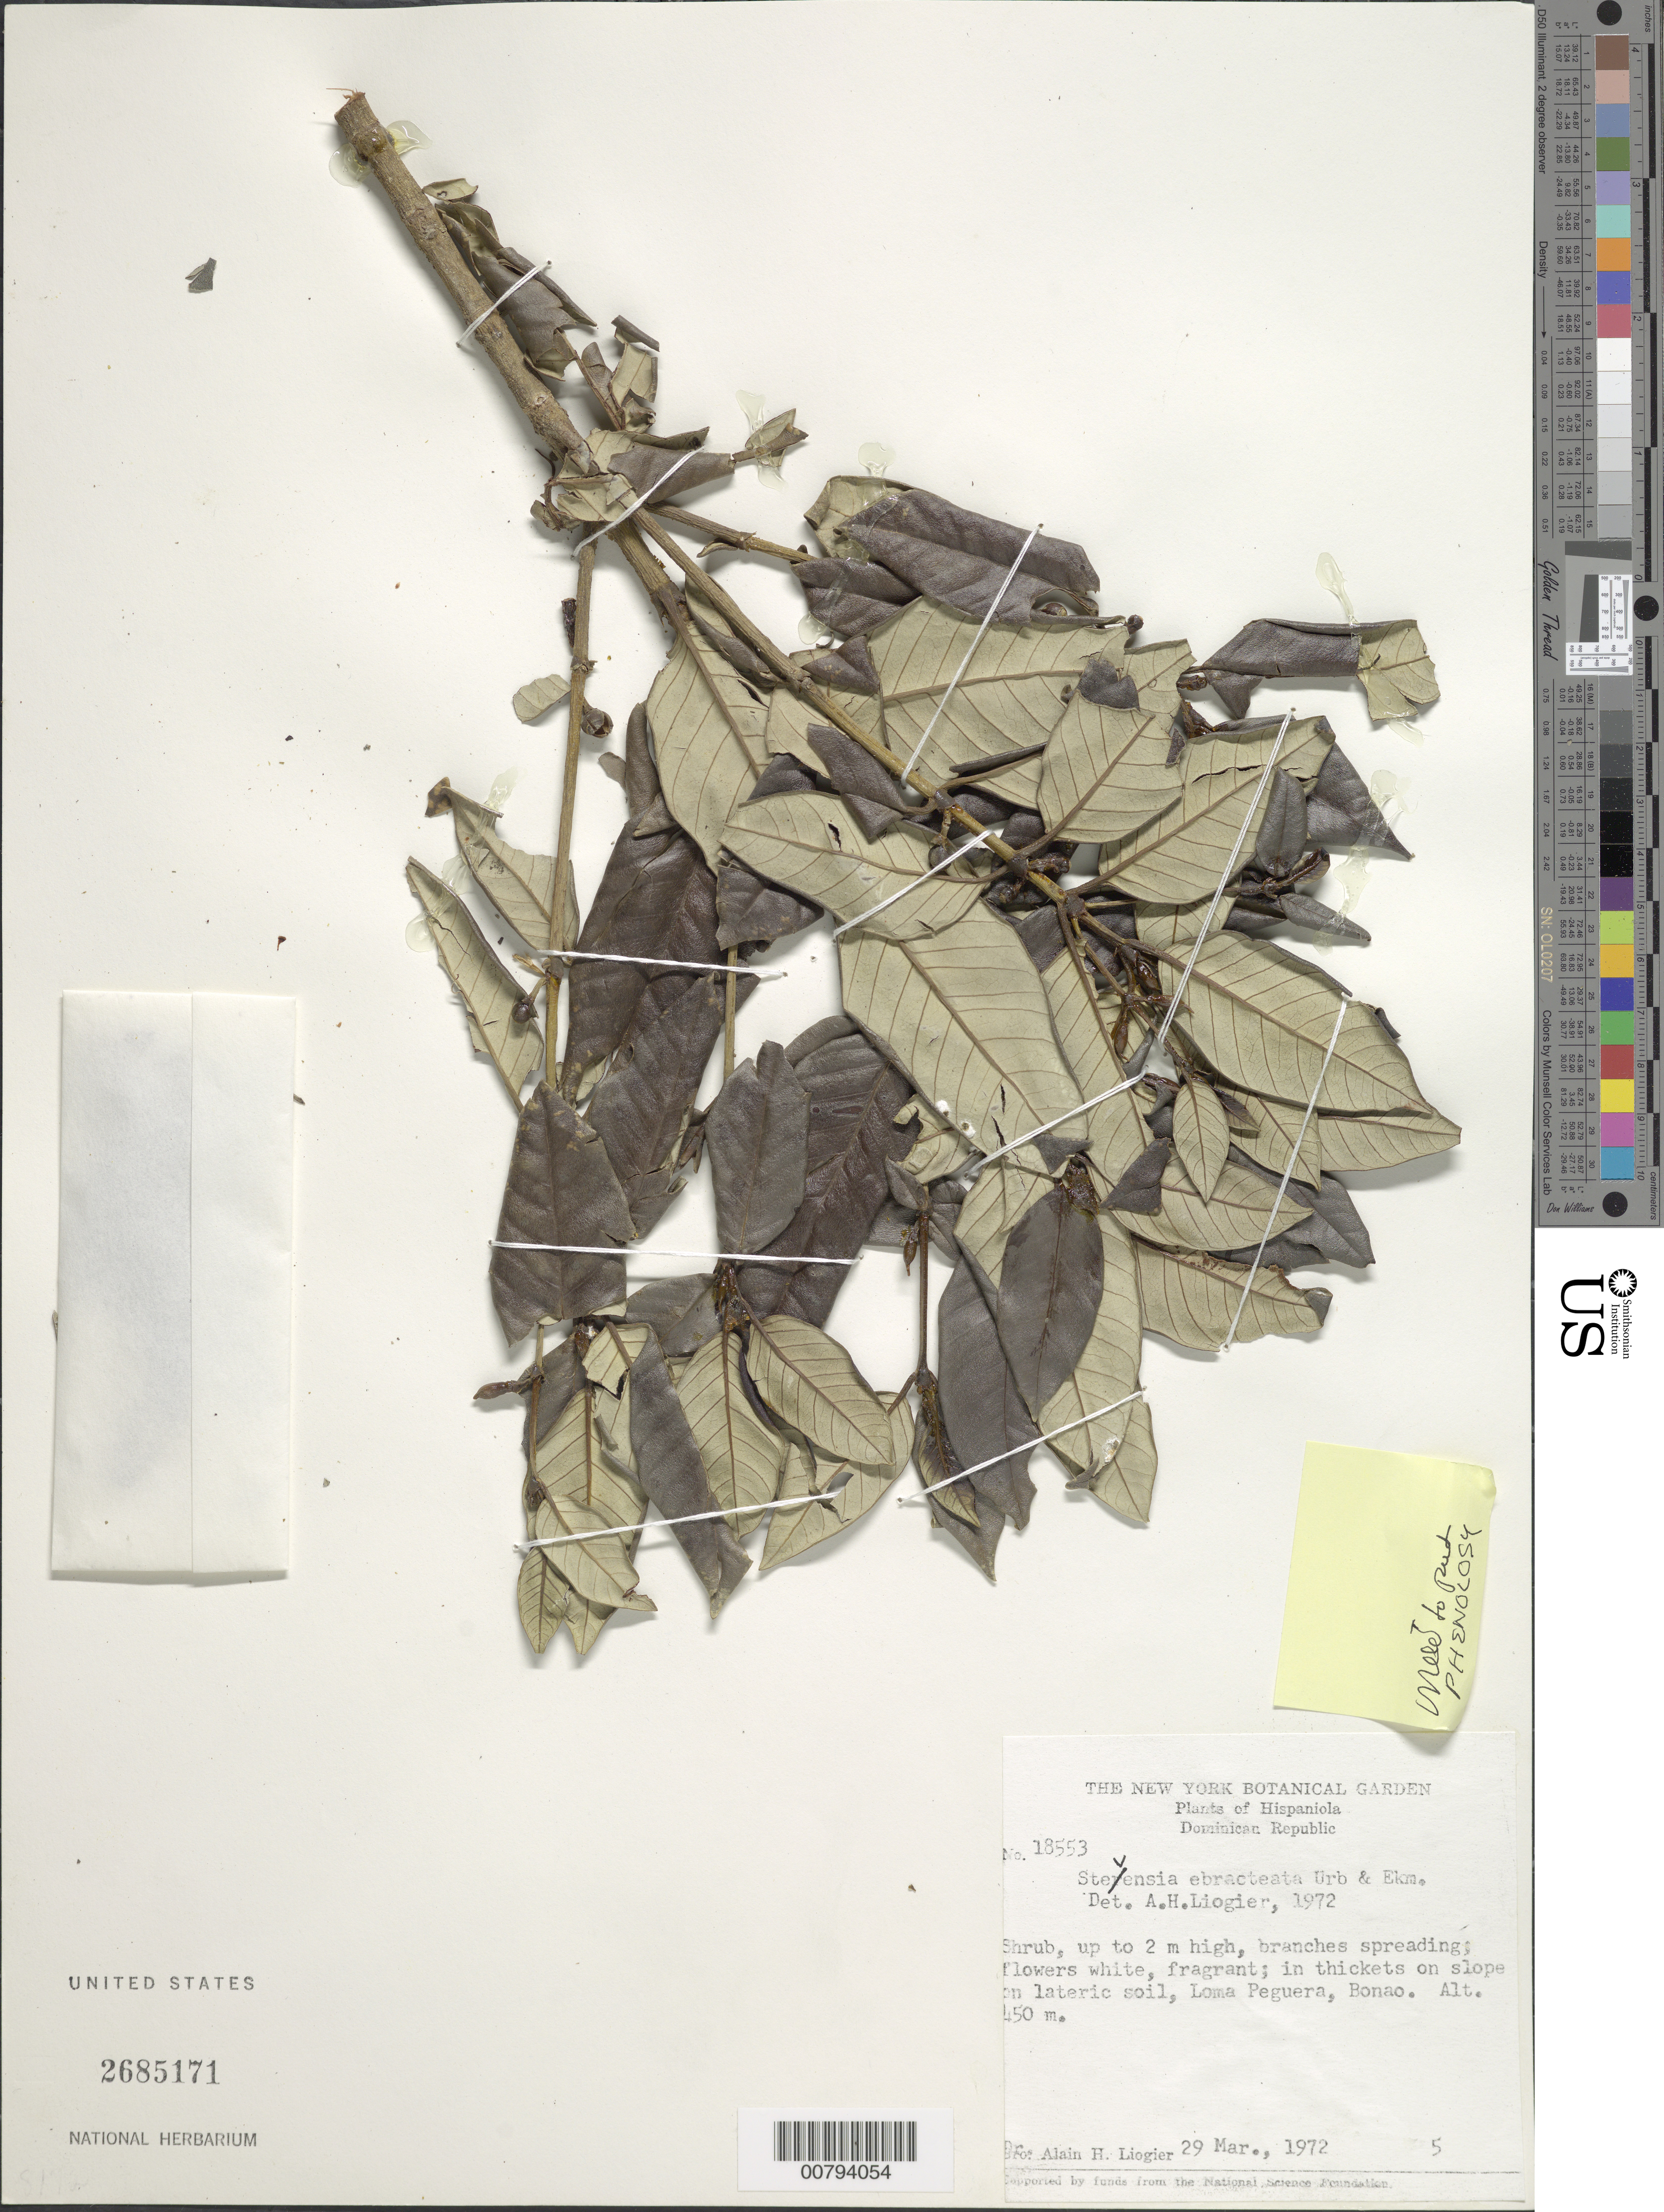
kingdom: Plantae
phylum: Tracheophyta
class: Magnoliopsida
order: Gentianales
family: Rubiaceae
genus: Stevensia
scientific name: Stevensia ebracteata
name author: Urb. & Ekman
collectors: A. H. Liogier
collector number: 18553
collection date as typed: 29 Mar 1972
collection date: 1972-03-29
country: Dominican Republic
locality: Loma Peguera, Bonao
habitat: In thickets on slope on lateritic soil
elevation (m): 450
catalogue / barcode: US 2685171